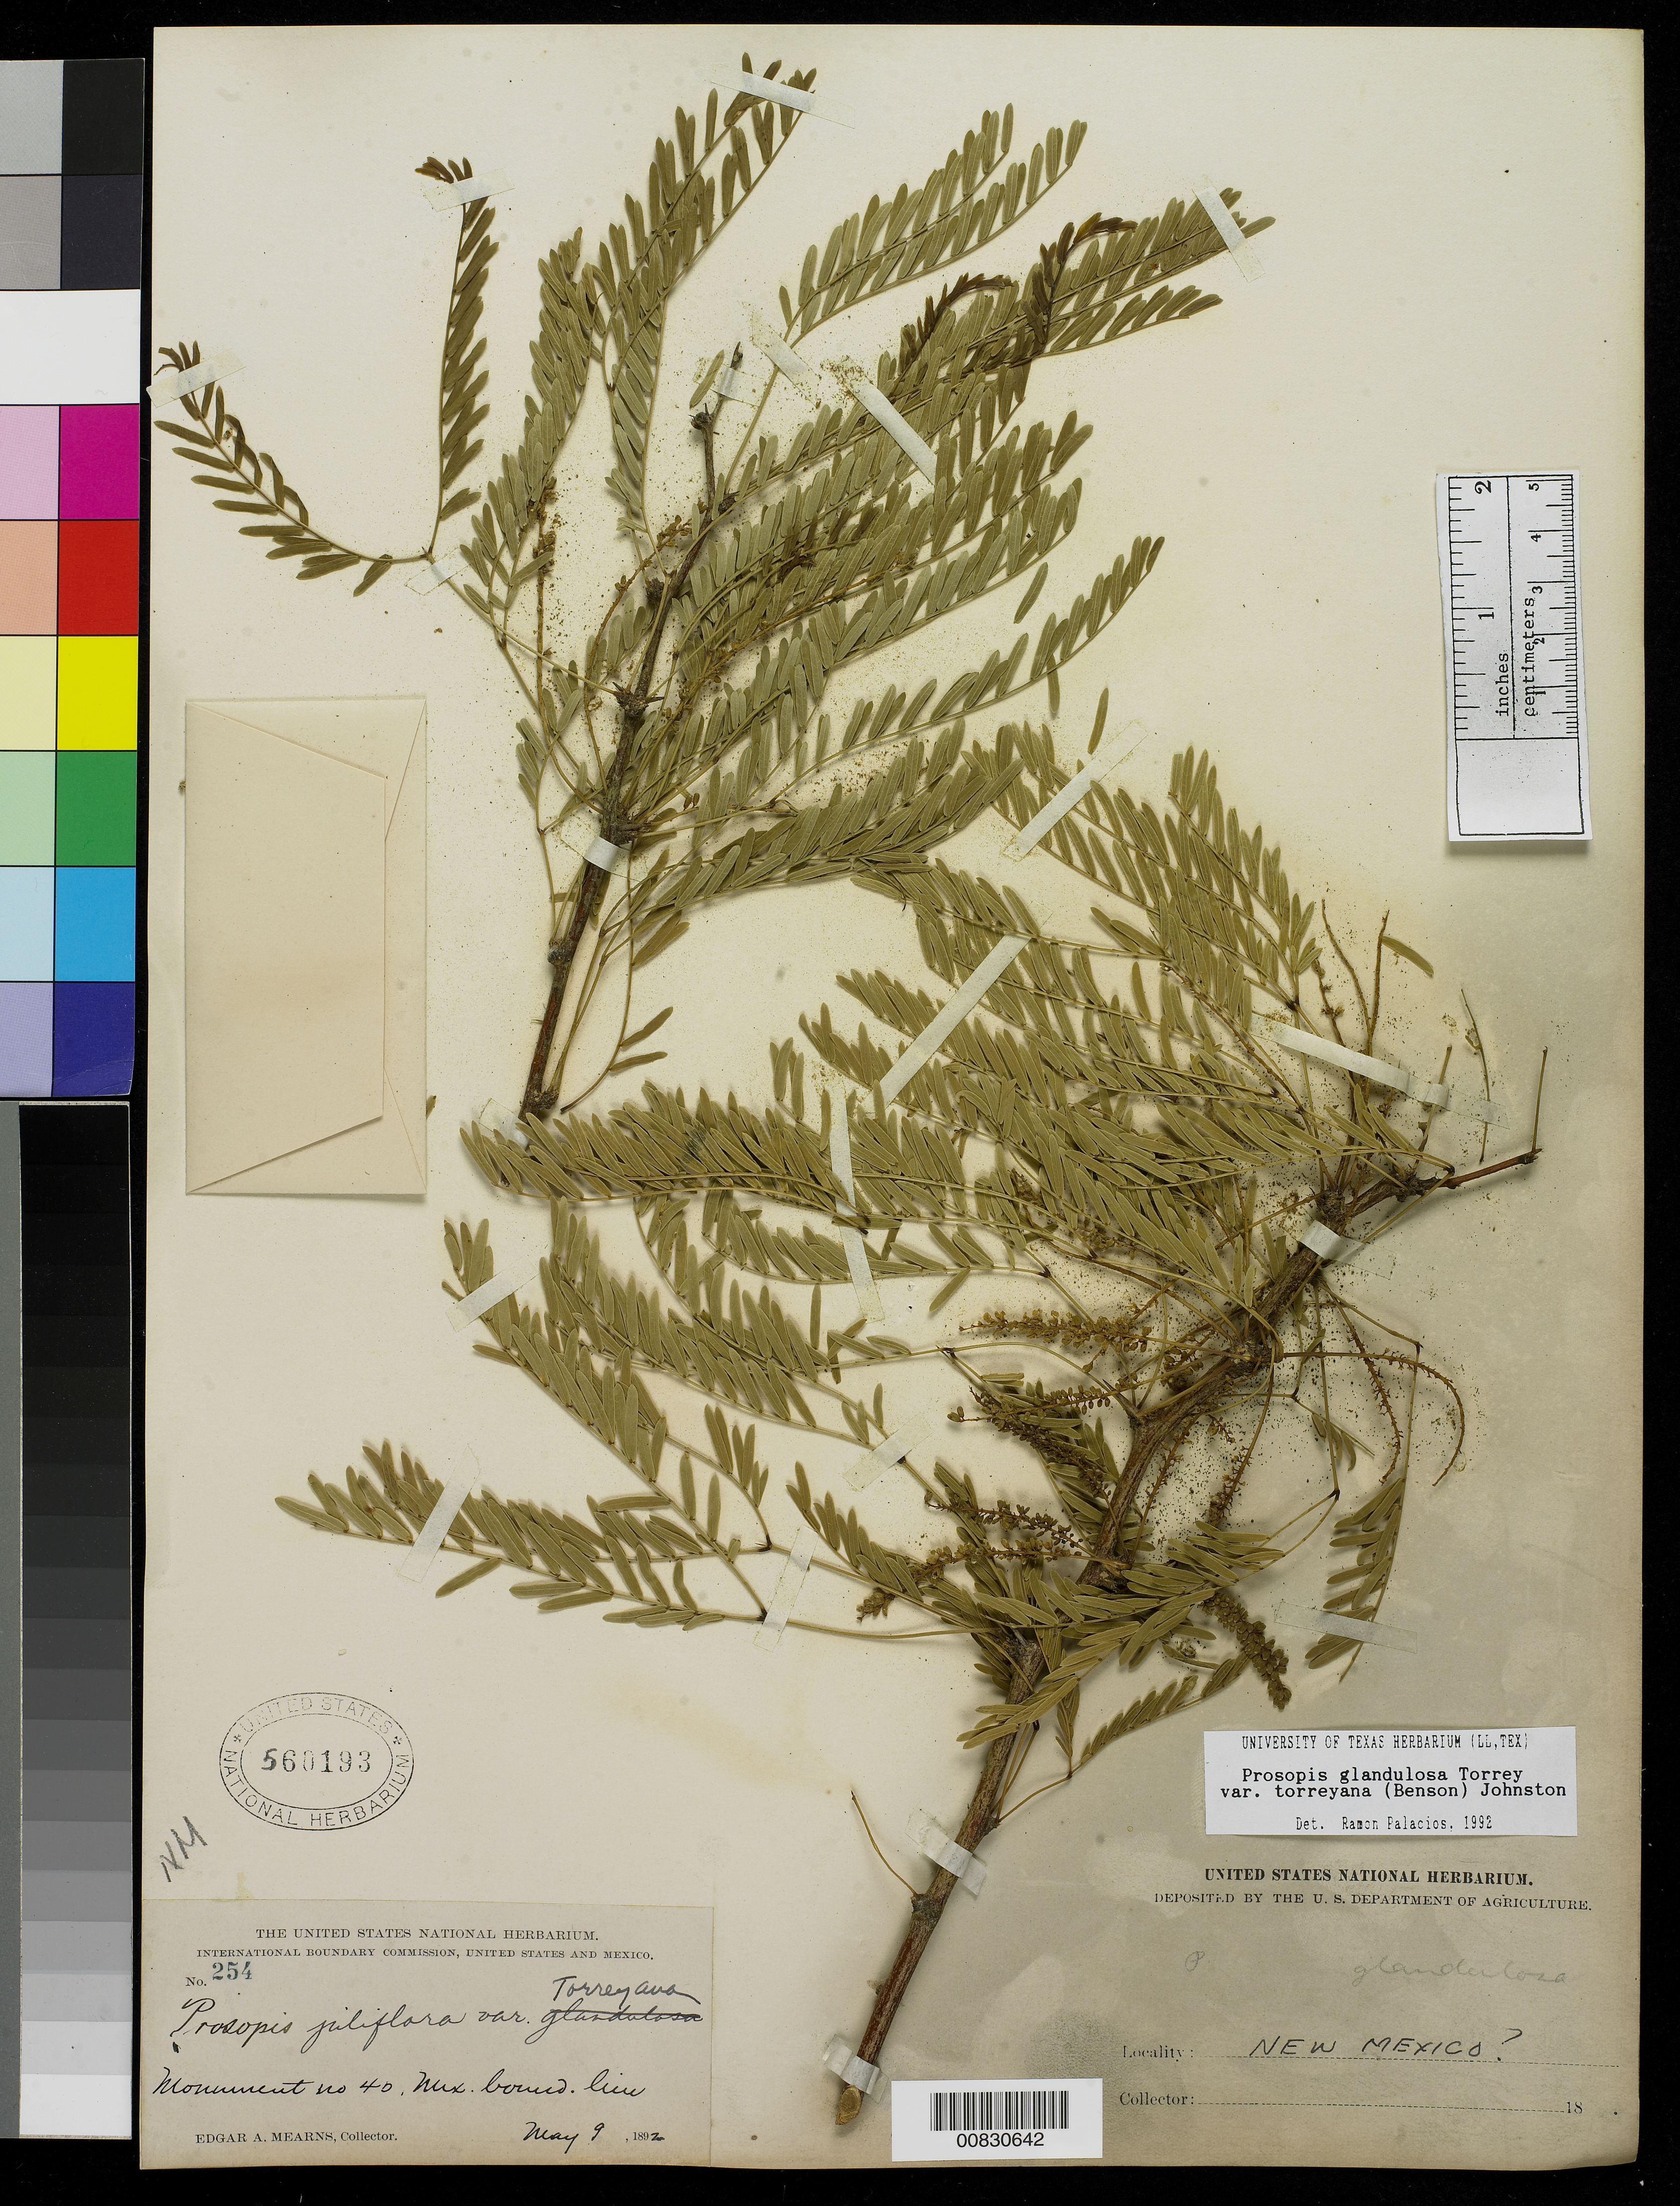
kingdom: Plantae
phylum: Tracheophyta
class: Magnoliopsida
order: Fabales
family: Fabaceae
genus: Neltuma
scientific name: Neltuma odorata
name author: (Torr. & Frém.) C. E. Hughes & G.P. Lewis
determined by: Strong, Mark T., (BOT), Smithsonian Institution - National Museum of Natural History (UNITED STATES)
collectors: E. A. Mearns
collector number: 254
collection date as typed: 09 May 1892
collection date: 1892-05-09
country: United States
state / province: New Mexico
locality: Monument no. 40. Located at the northeast corner of the "bootheel" of New Mexico and at the junction of Hidalgo and Luna counties with the Mexican border .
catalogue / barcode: US 560193